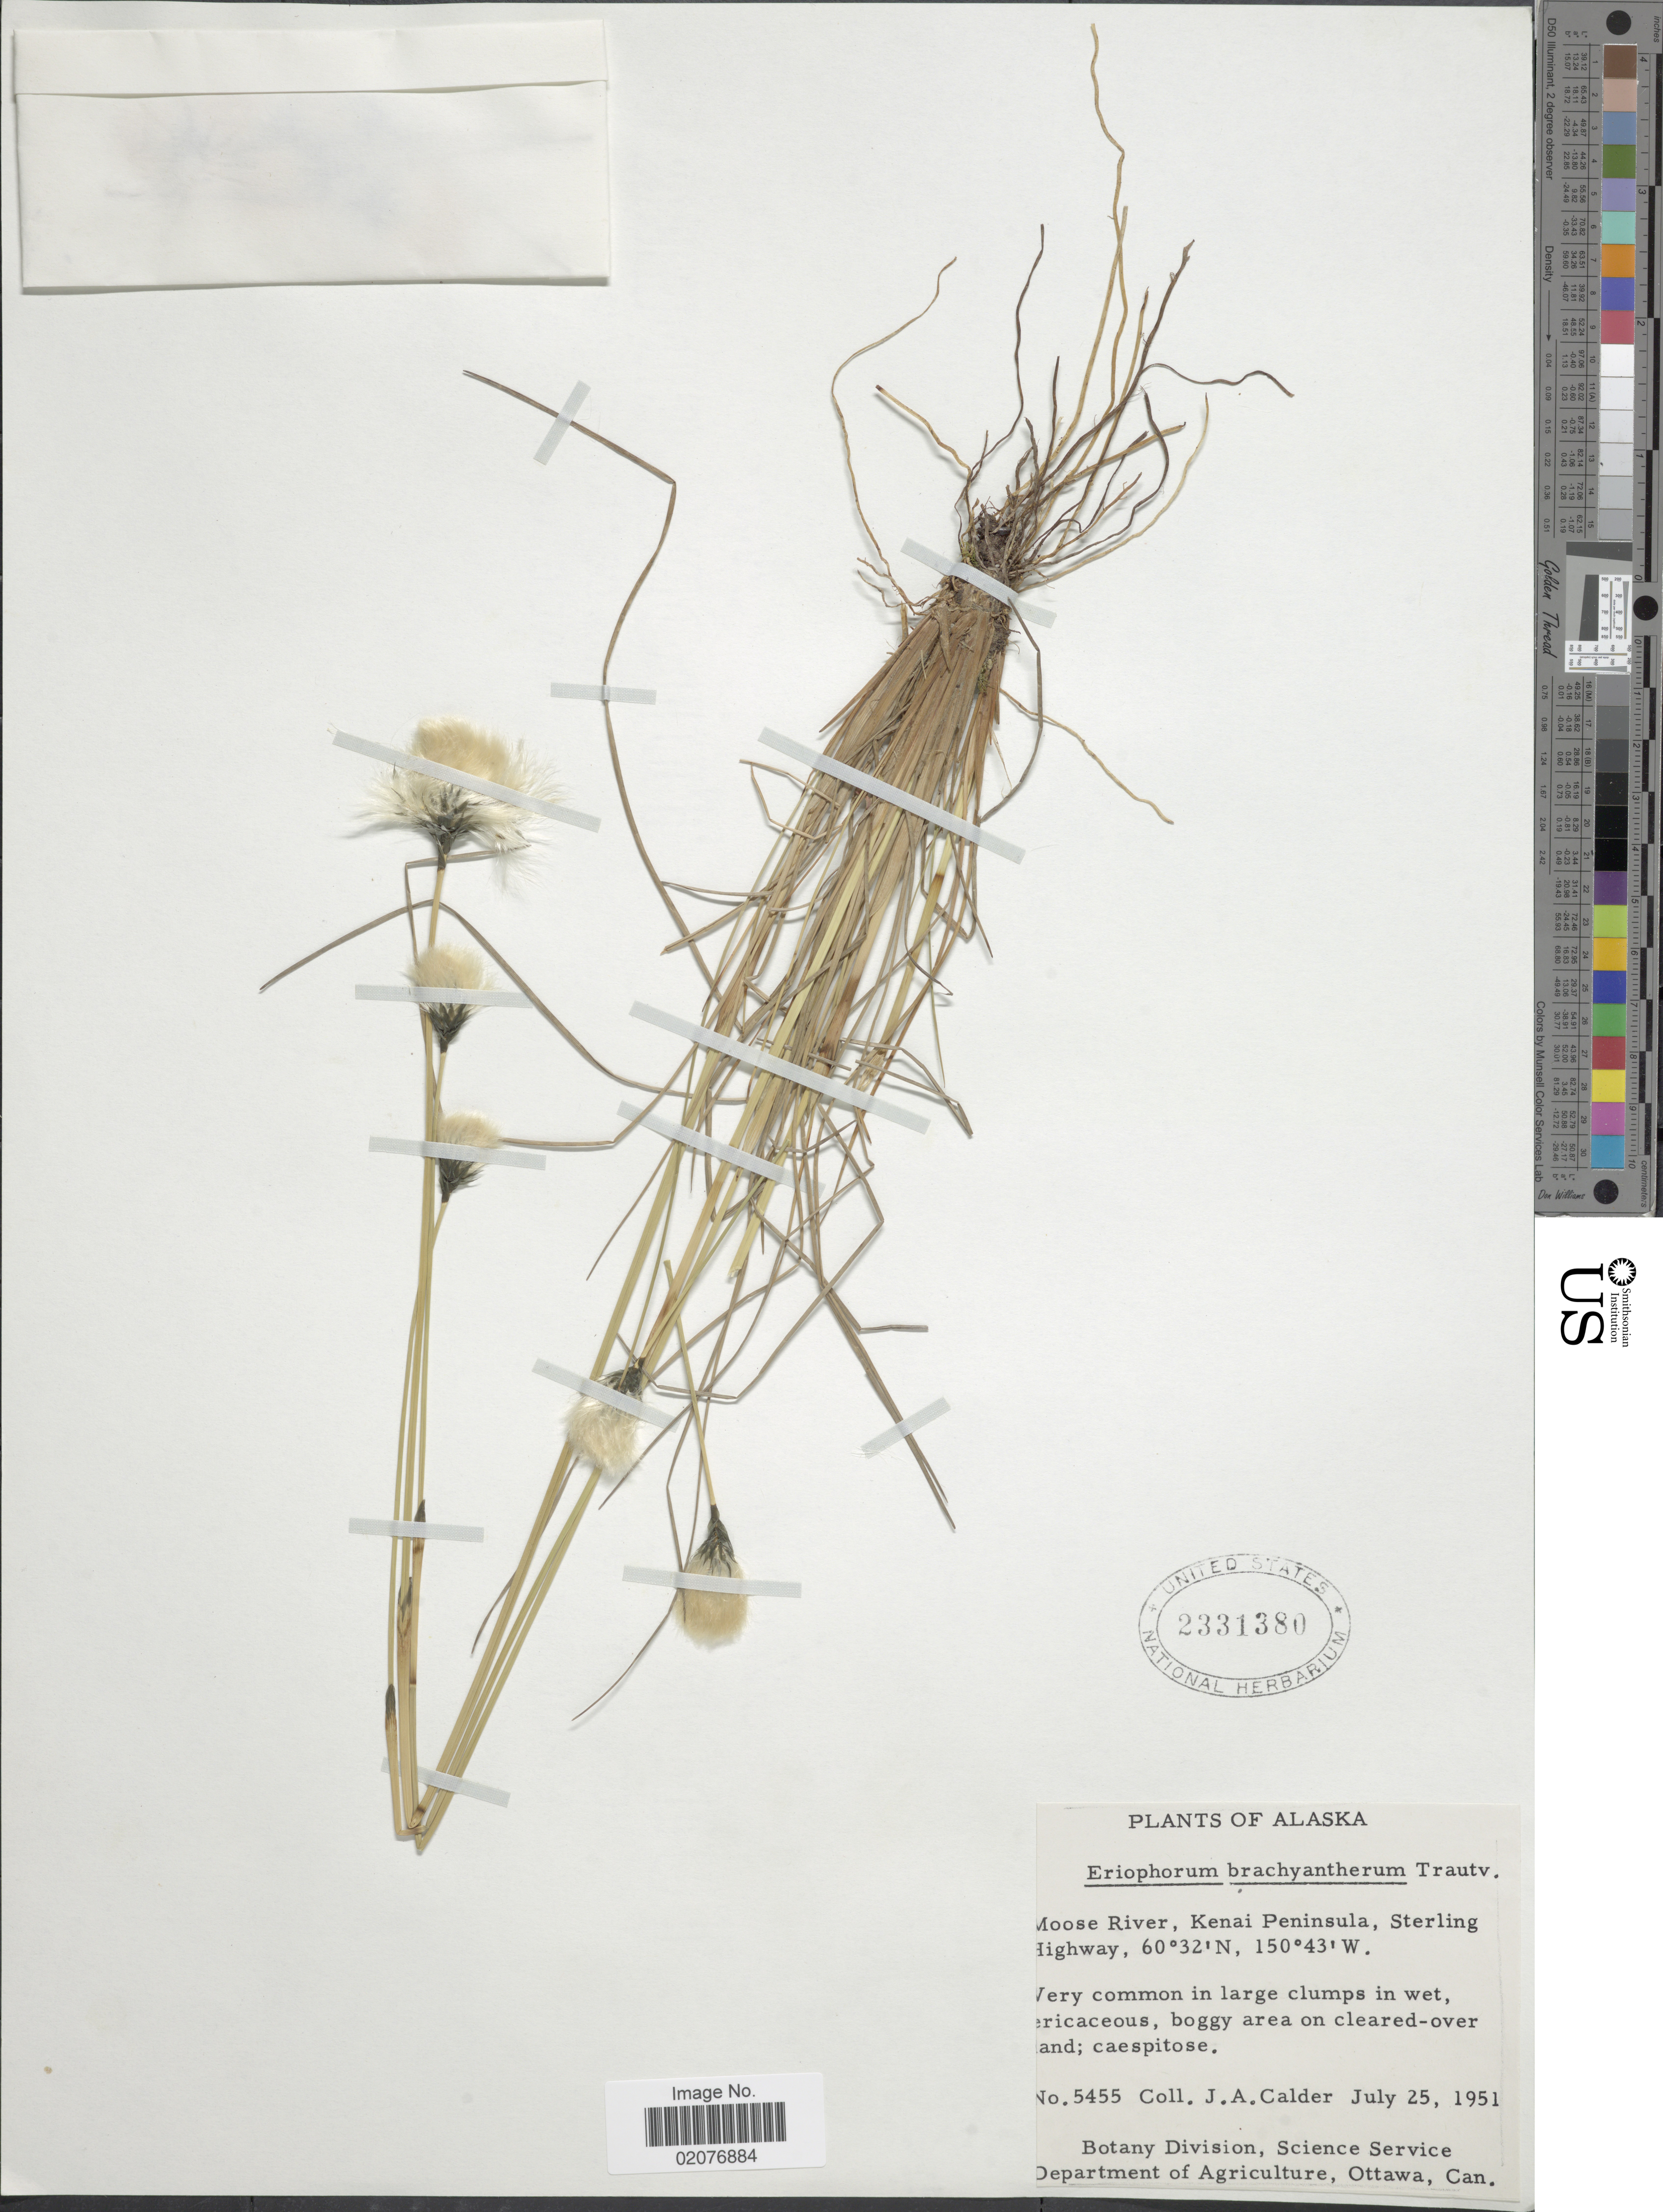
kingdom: Plantae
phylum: Tracheophyta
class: Liliopsida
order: Poales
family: Cyperaceae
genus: Eriophorum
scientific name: Eriophorum brachyantherum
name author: Trautv. & C.A. Mey.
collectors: J. A. Calder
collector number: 5455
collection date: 1951-07-25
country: United States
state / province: Alaska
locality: Moose River, kenai Peninsula, Sterling Highway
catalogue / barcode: US 2331380